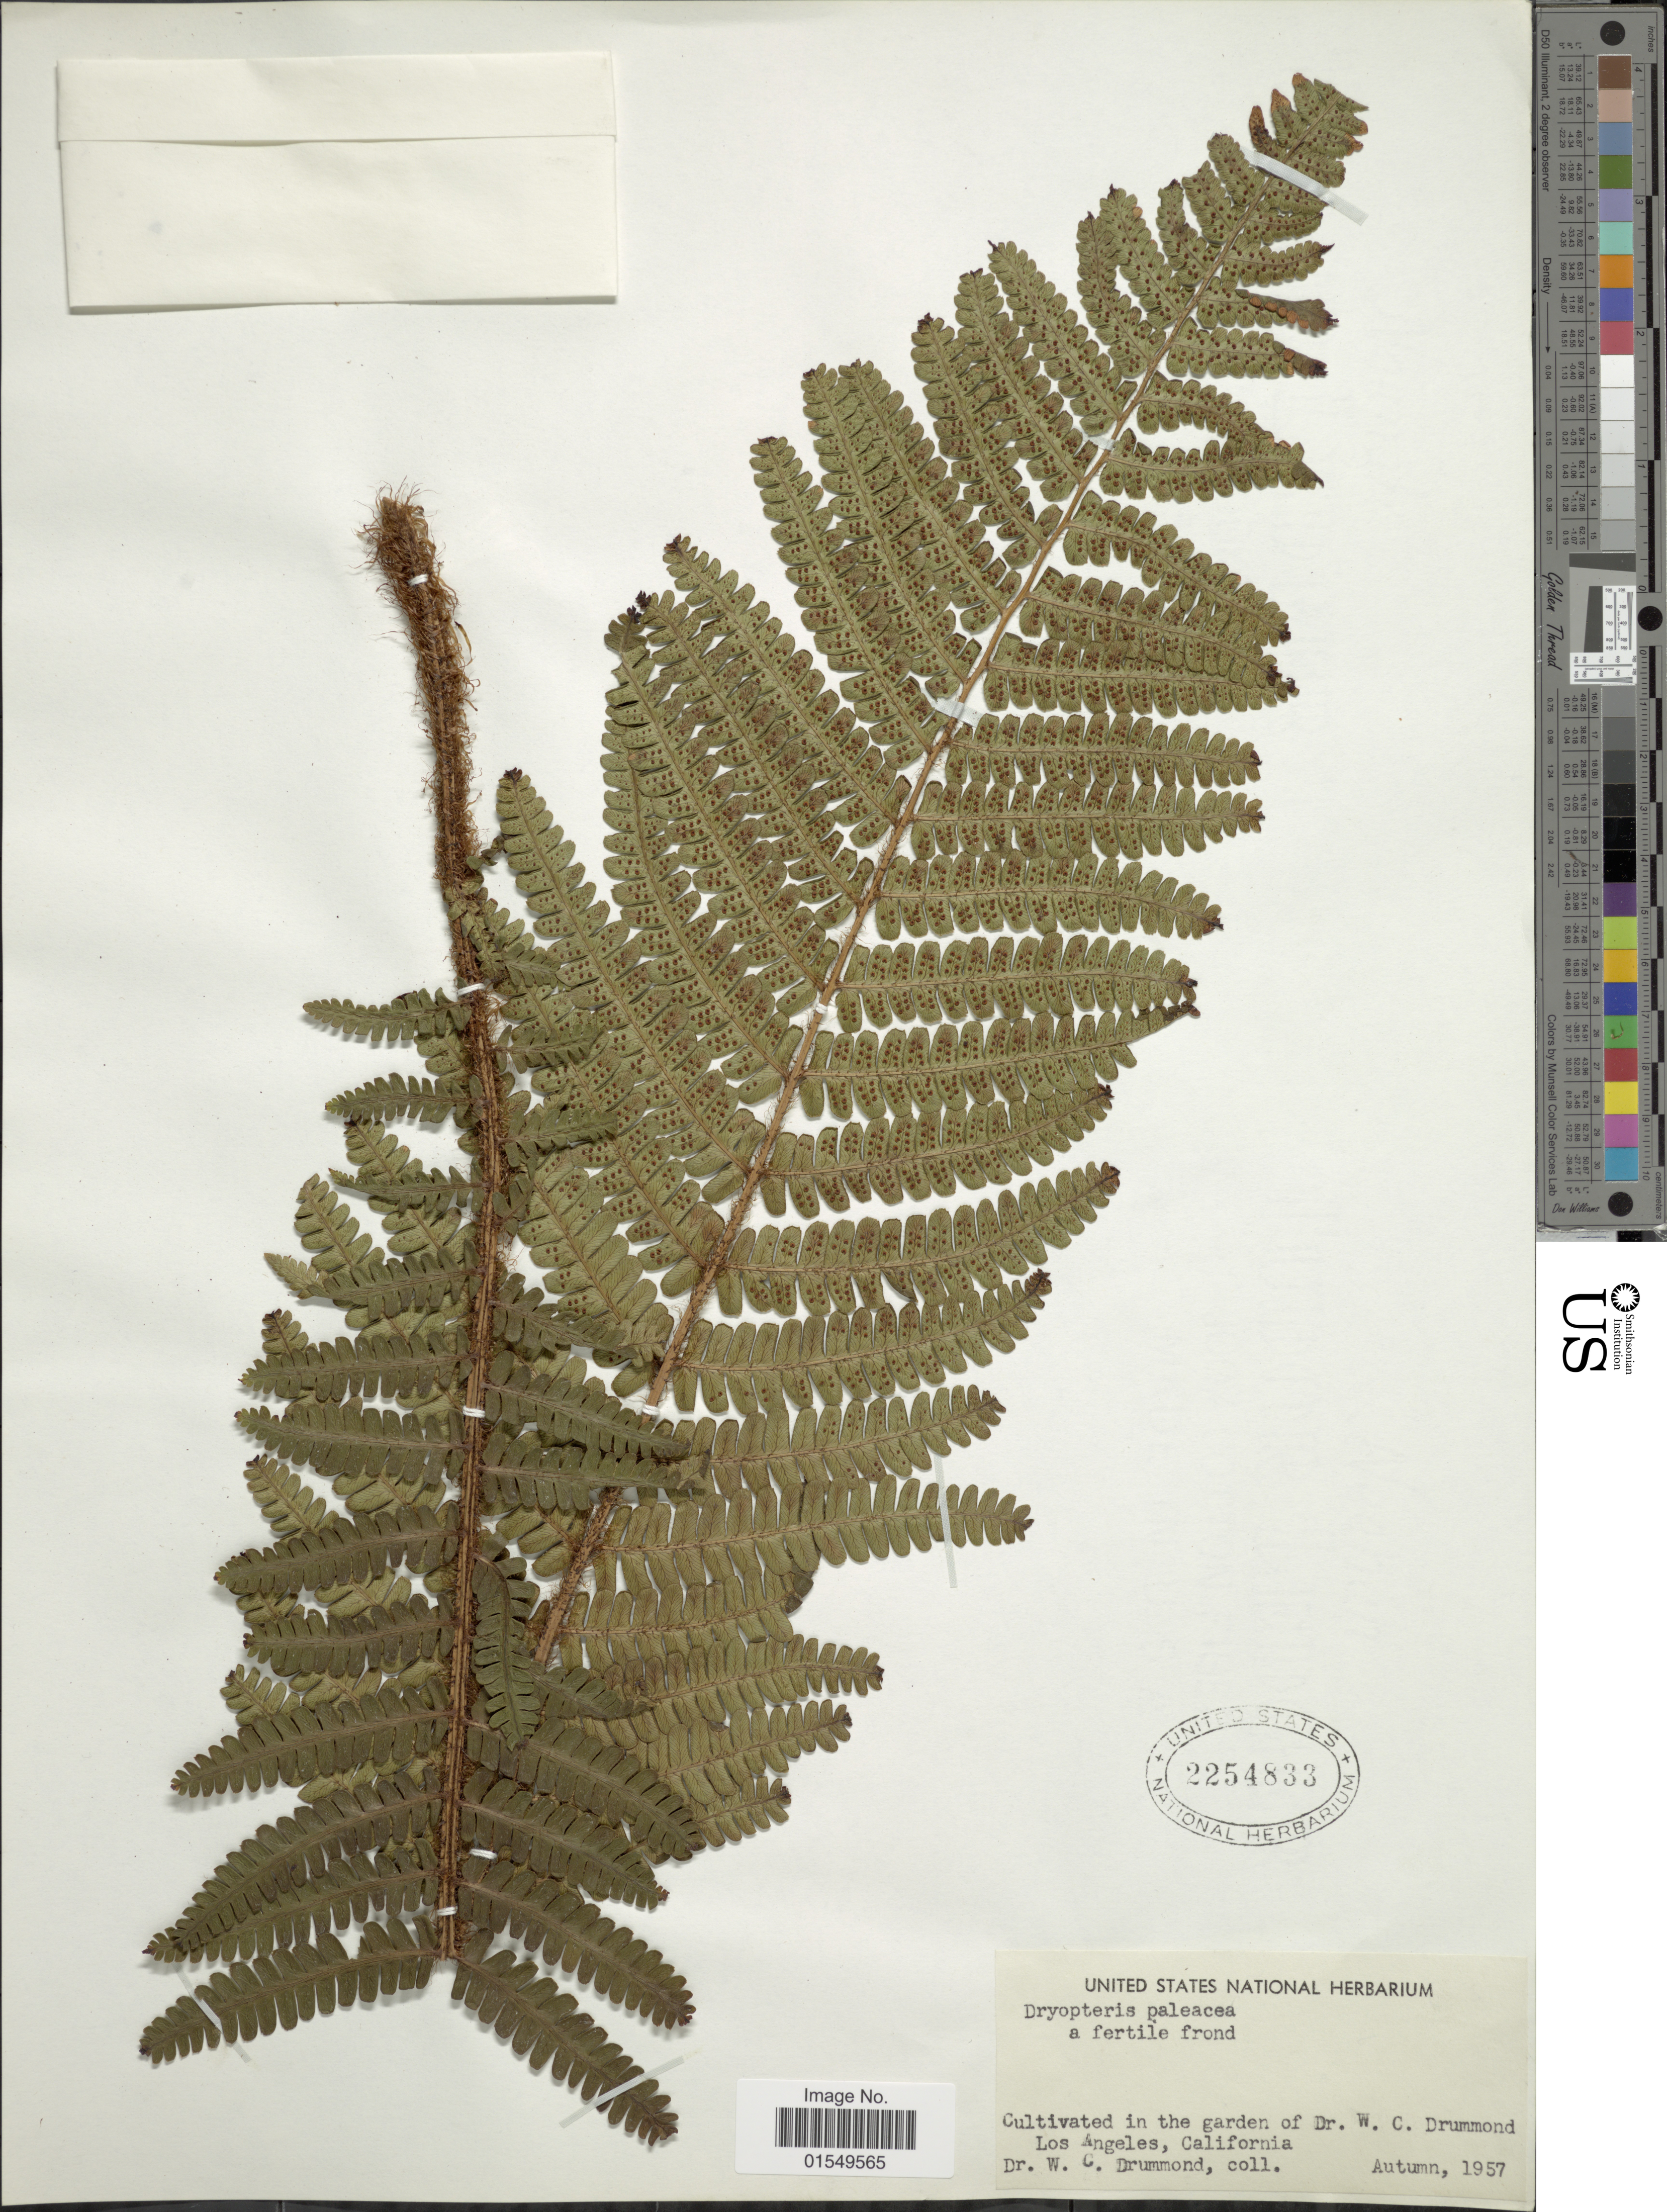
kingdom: Plantae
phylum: Tracheophyta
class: Polypodiopsida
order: Polypodiales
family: Dryopteridaceae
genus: Dryopteris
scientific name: Dryopteris wallichiana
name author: (Spreng.) Hyl.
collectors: W. Drummond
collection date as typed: Autumn 1957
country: United States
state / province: California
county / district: Los Angeles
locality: Garden of Dr. W. C. Drummond, Los Angeles, California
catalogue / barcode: US 2254833